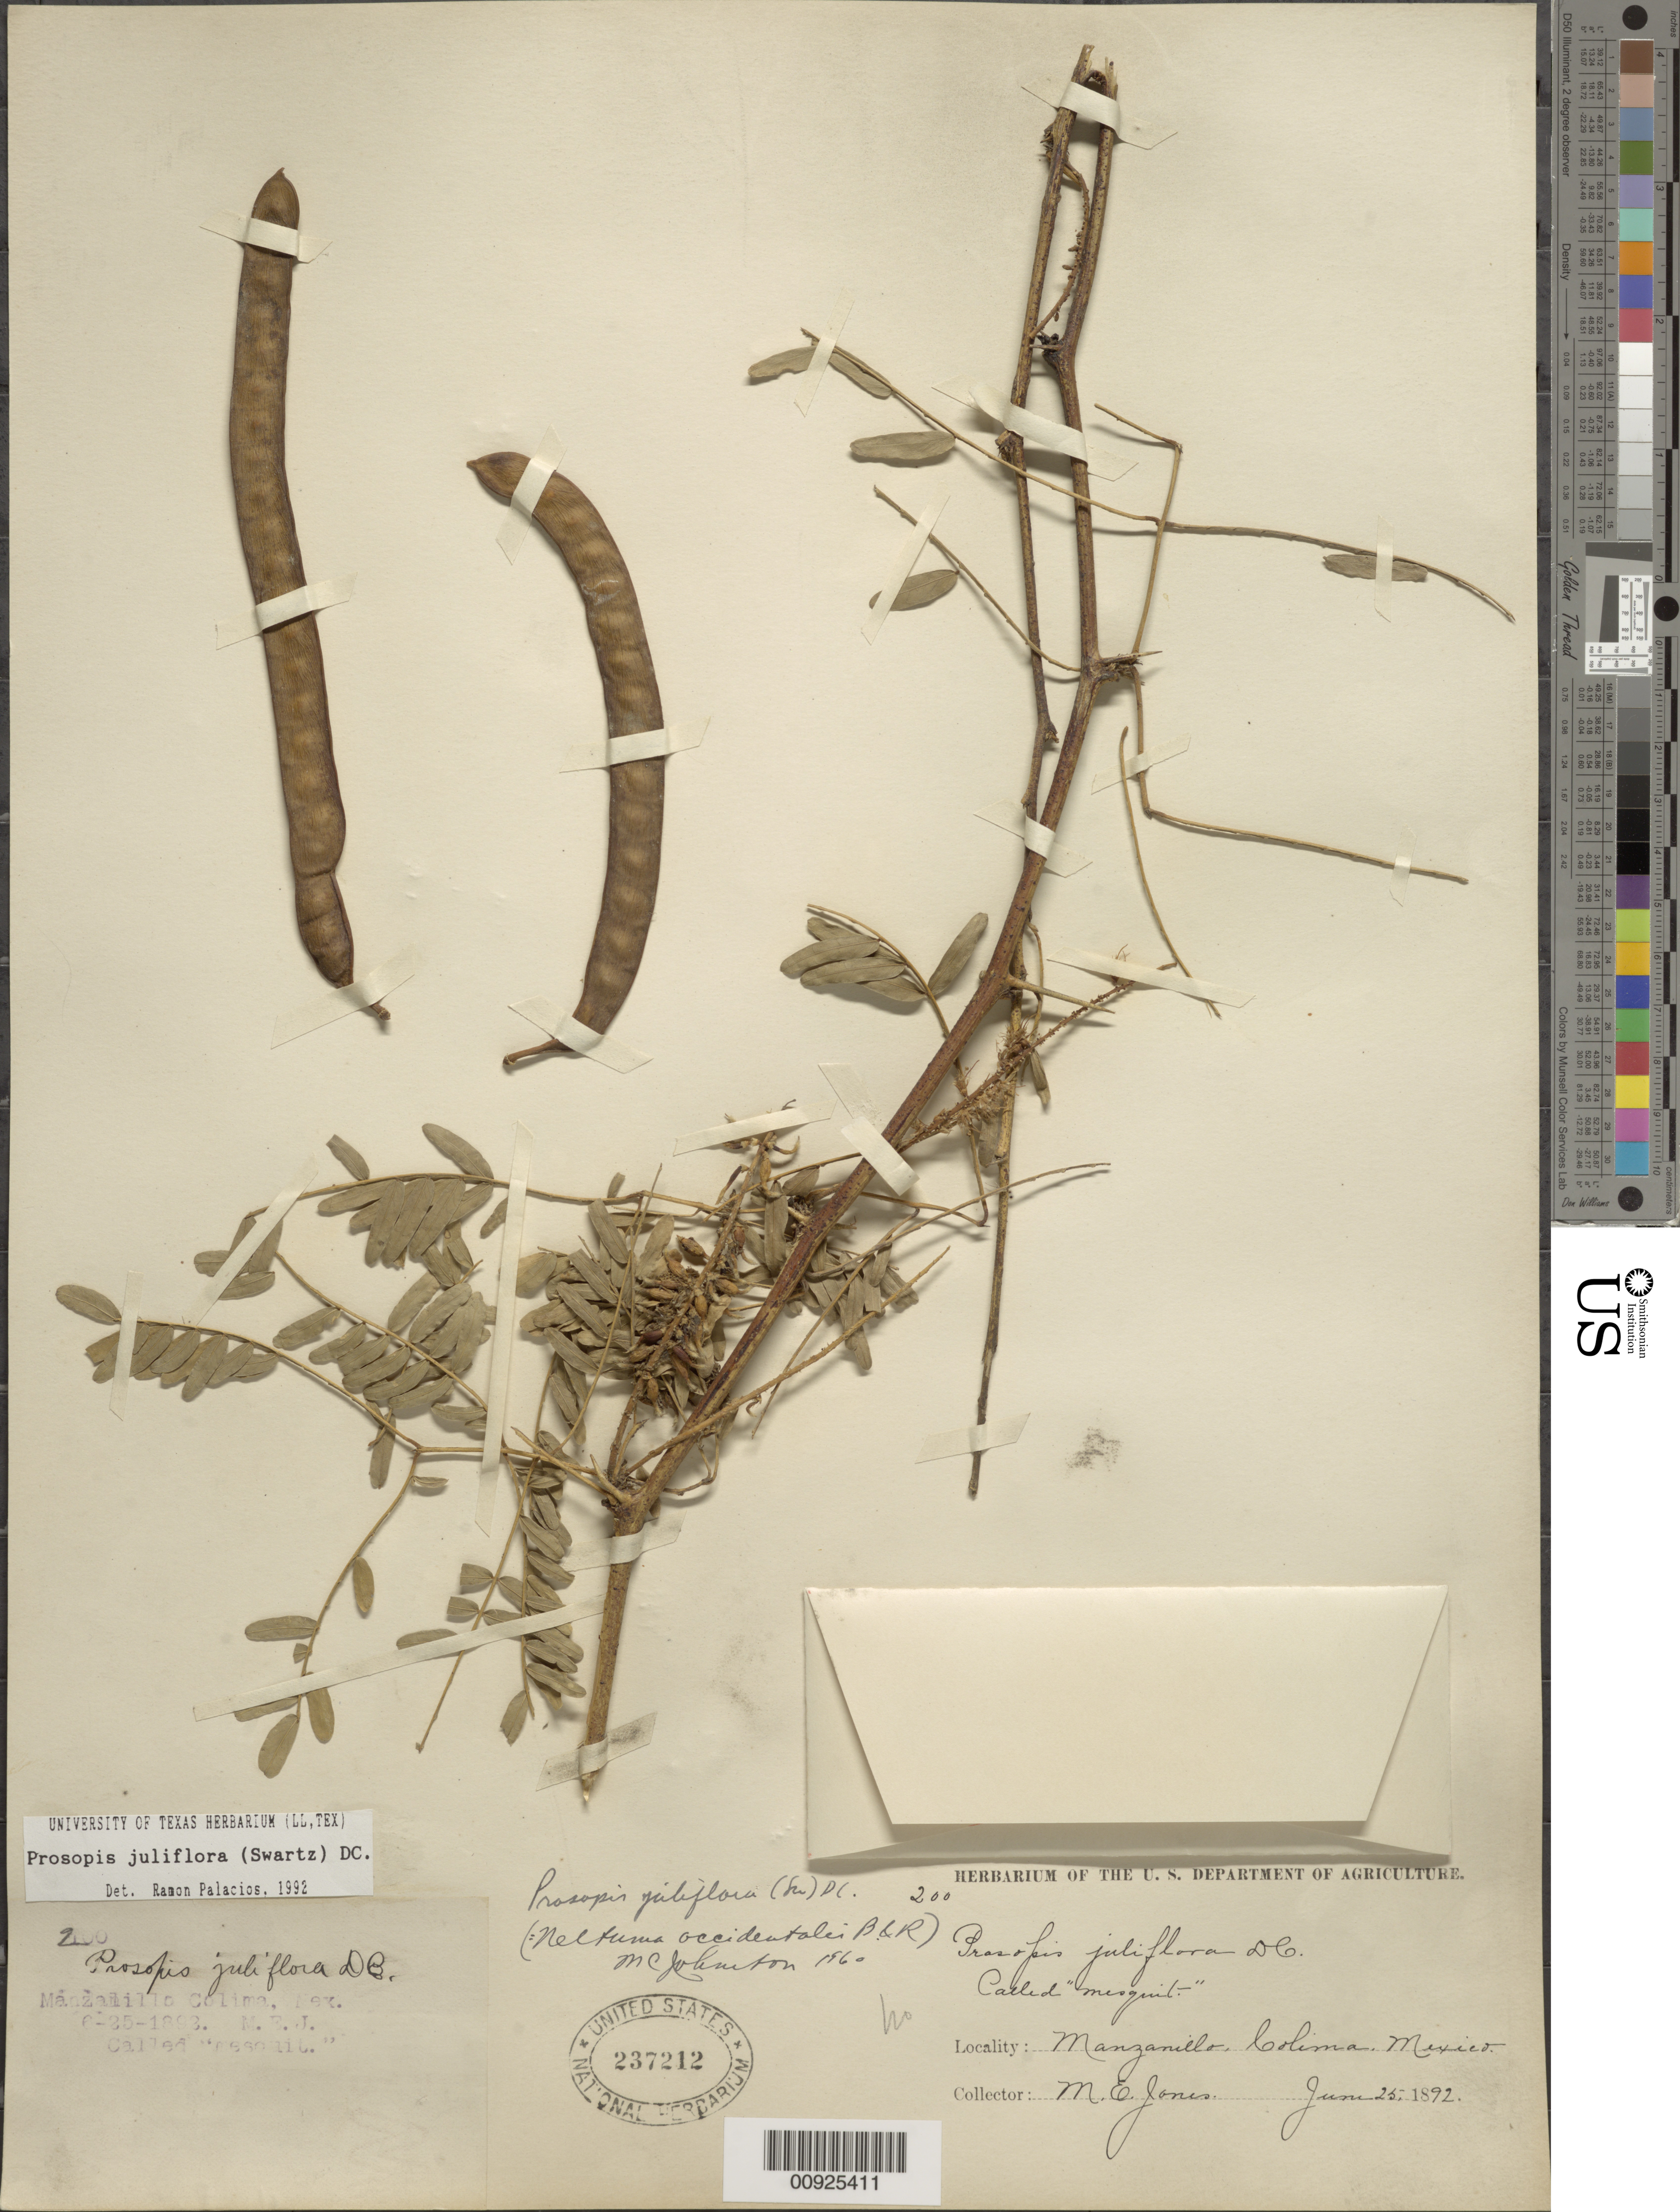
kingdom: Plantae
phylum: Tracheophyta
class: Magnoliopsida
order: Fabales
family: Fabaceae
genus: Neltuma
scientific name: Neltuma juliflora var. juliflora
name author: (Sw.) Raf.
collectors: M. E. Jones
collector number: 200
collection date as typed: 25 Jun 1892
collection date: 1892-06-25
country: Mexico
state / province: Colima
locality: Manzanillo, Colima.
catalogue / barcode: US 237212